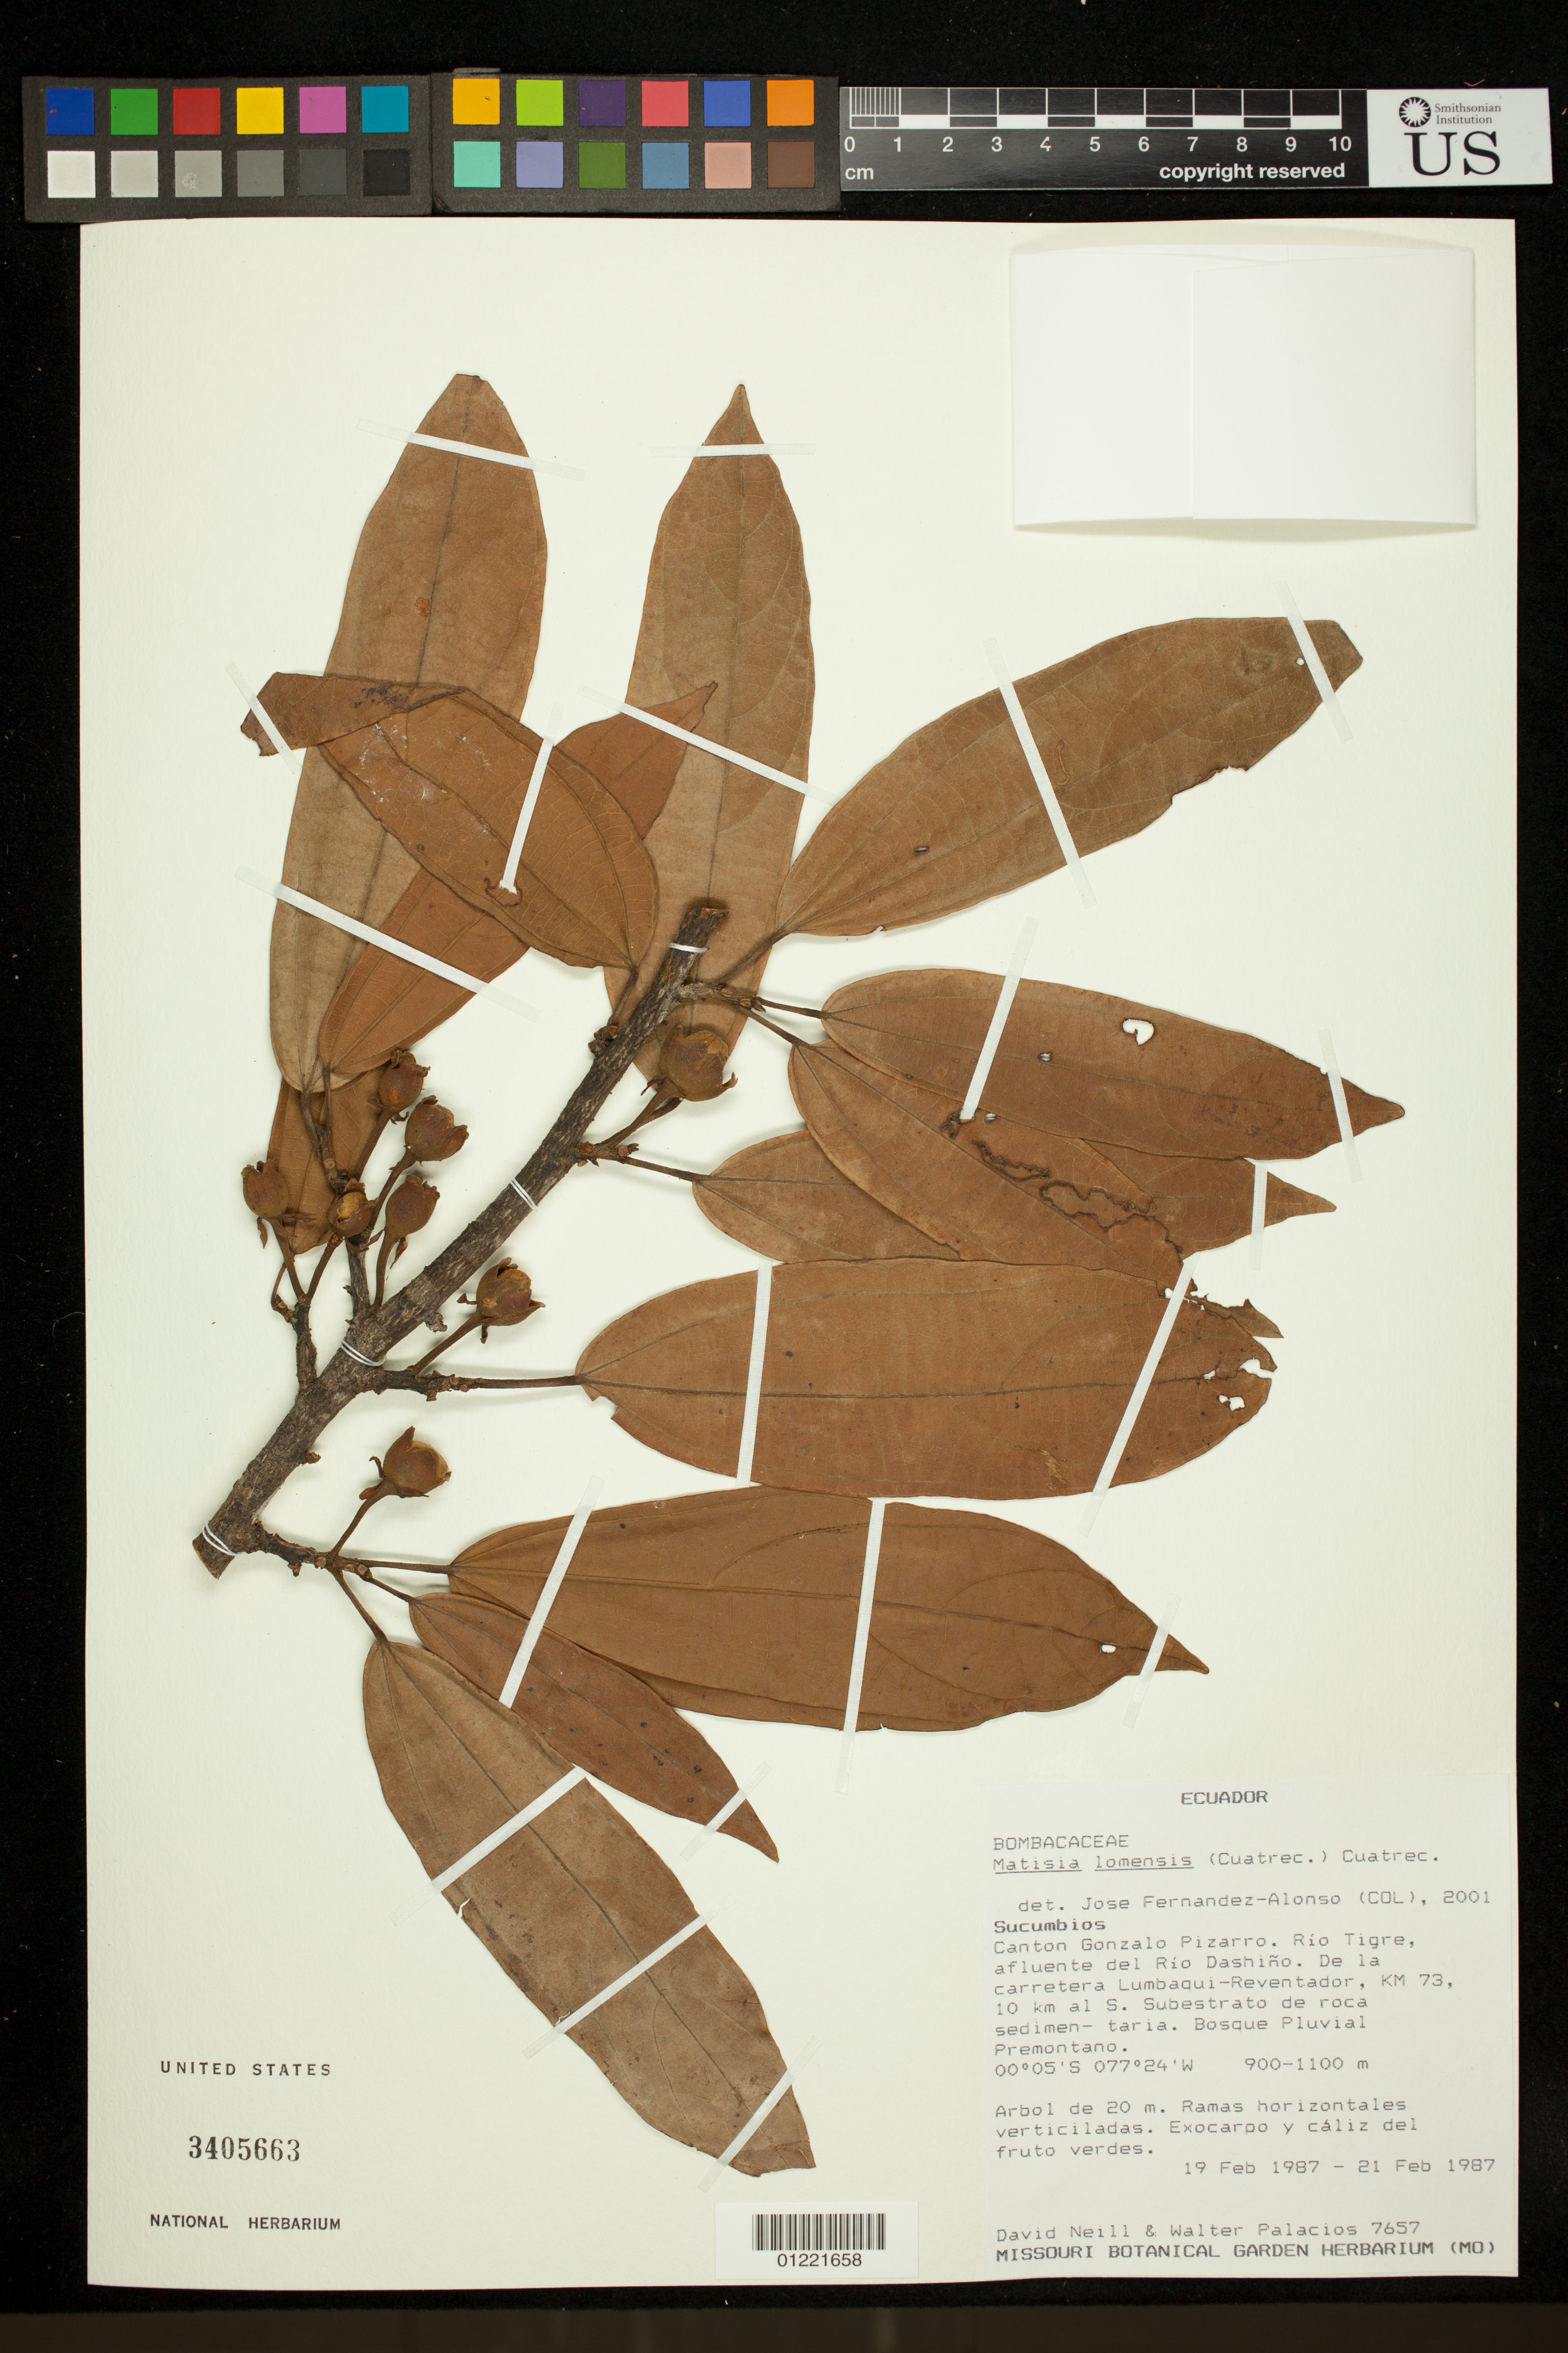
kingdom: Plantae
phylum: Tracheophyta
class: Magnoliopsida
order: Malvales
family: Malvaceae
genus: Matisia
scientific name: Matisia lomensis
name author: (Cuatrec.) Cuatrec.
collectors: D. A. Neill & W. Palacios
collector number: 7657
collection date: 1987-02-19/1987-02-21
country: Ecuador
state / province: Sucumbios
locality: Canton Gonzalo Pizarro, Rio Tigre, afluente del Rio Dashino. De la carretera Lumbaqui-Reventador, KM 73, 10 km al S.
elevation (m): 900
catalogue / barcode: US 3405663